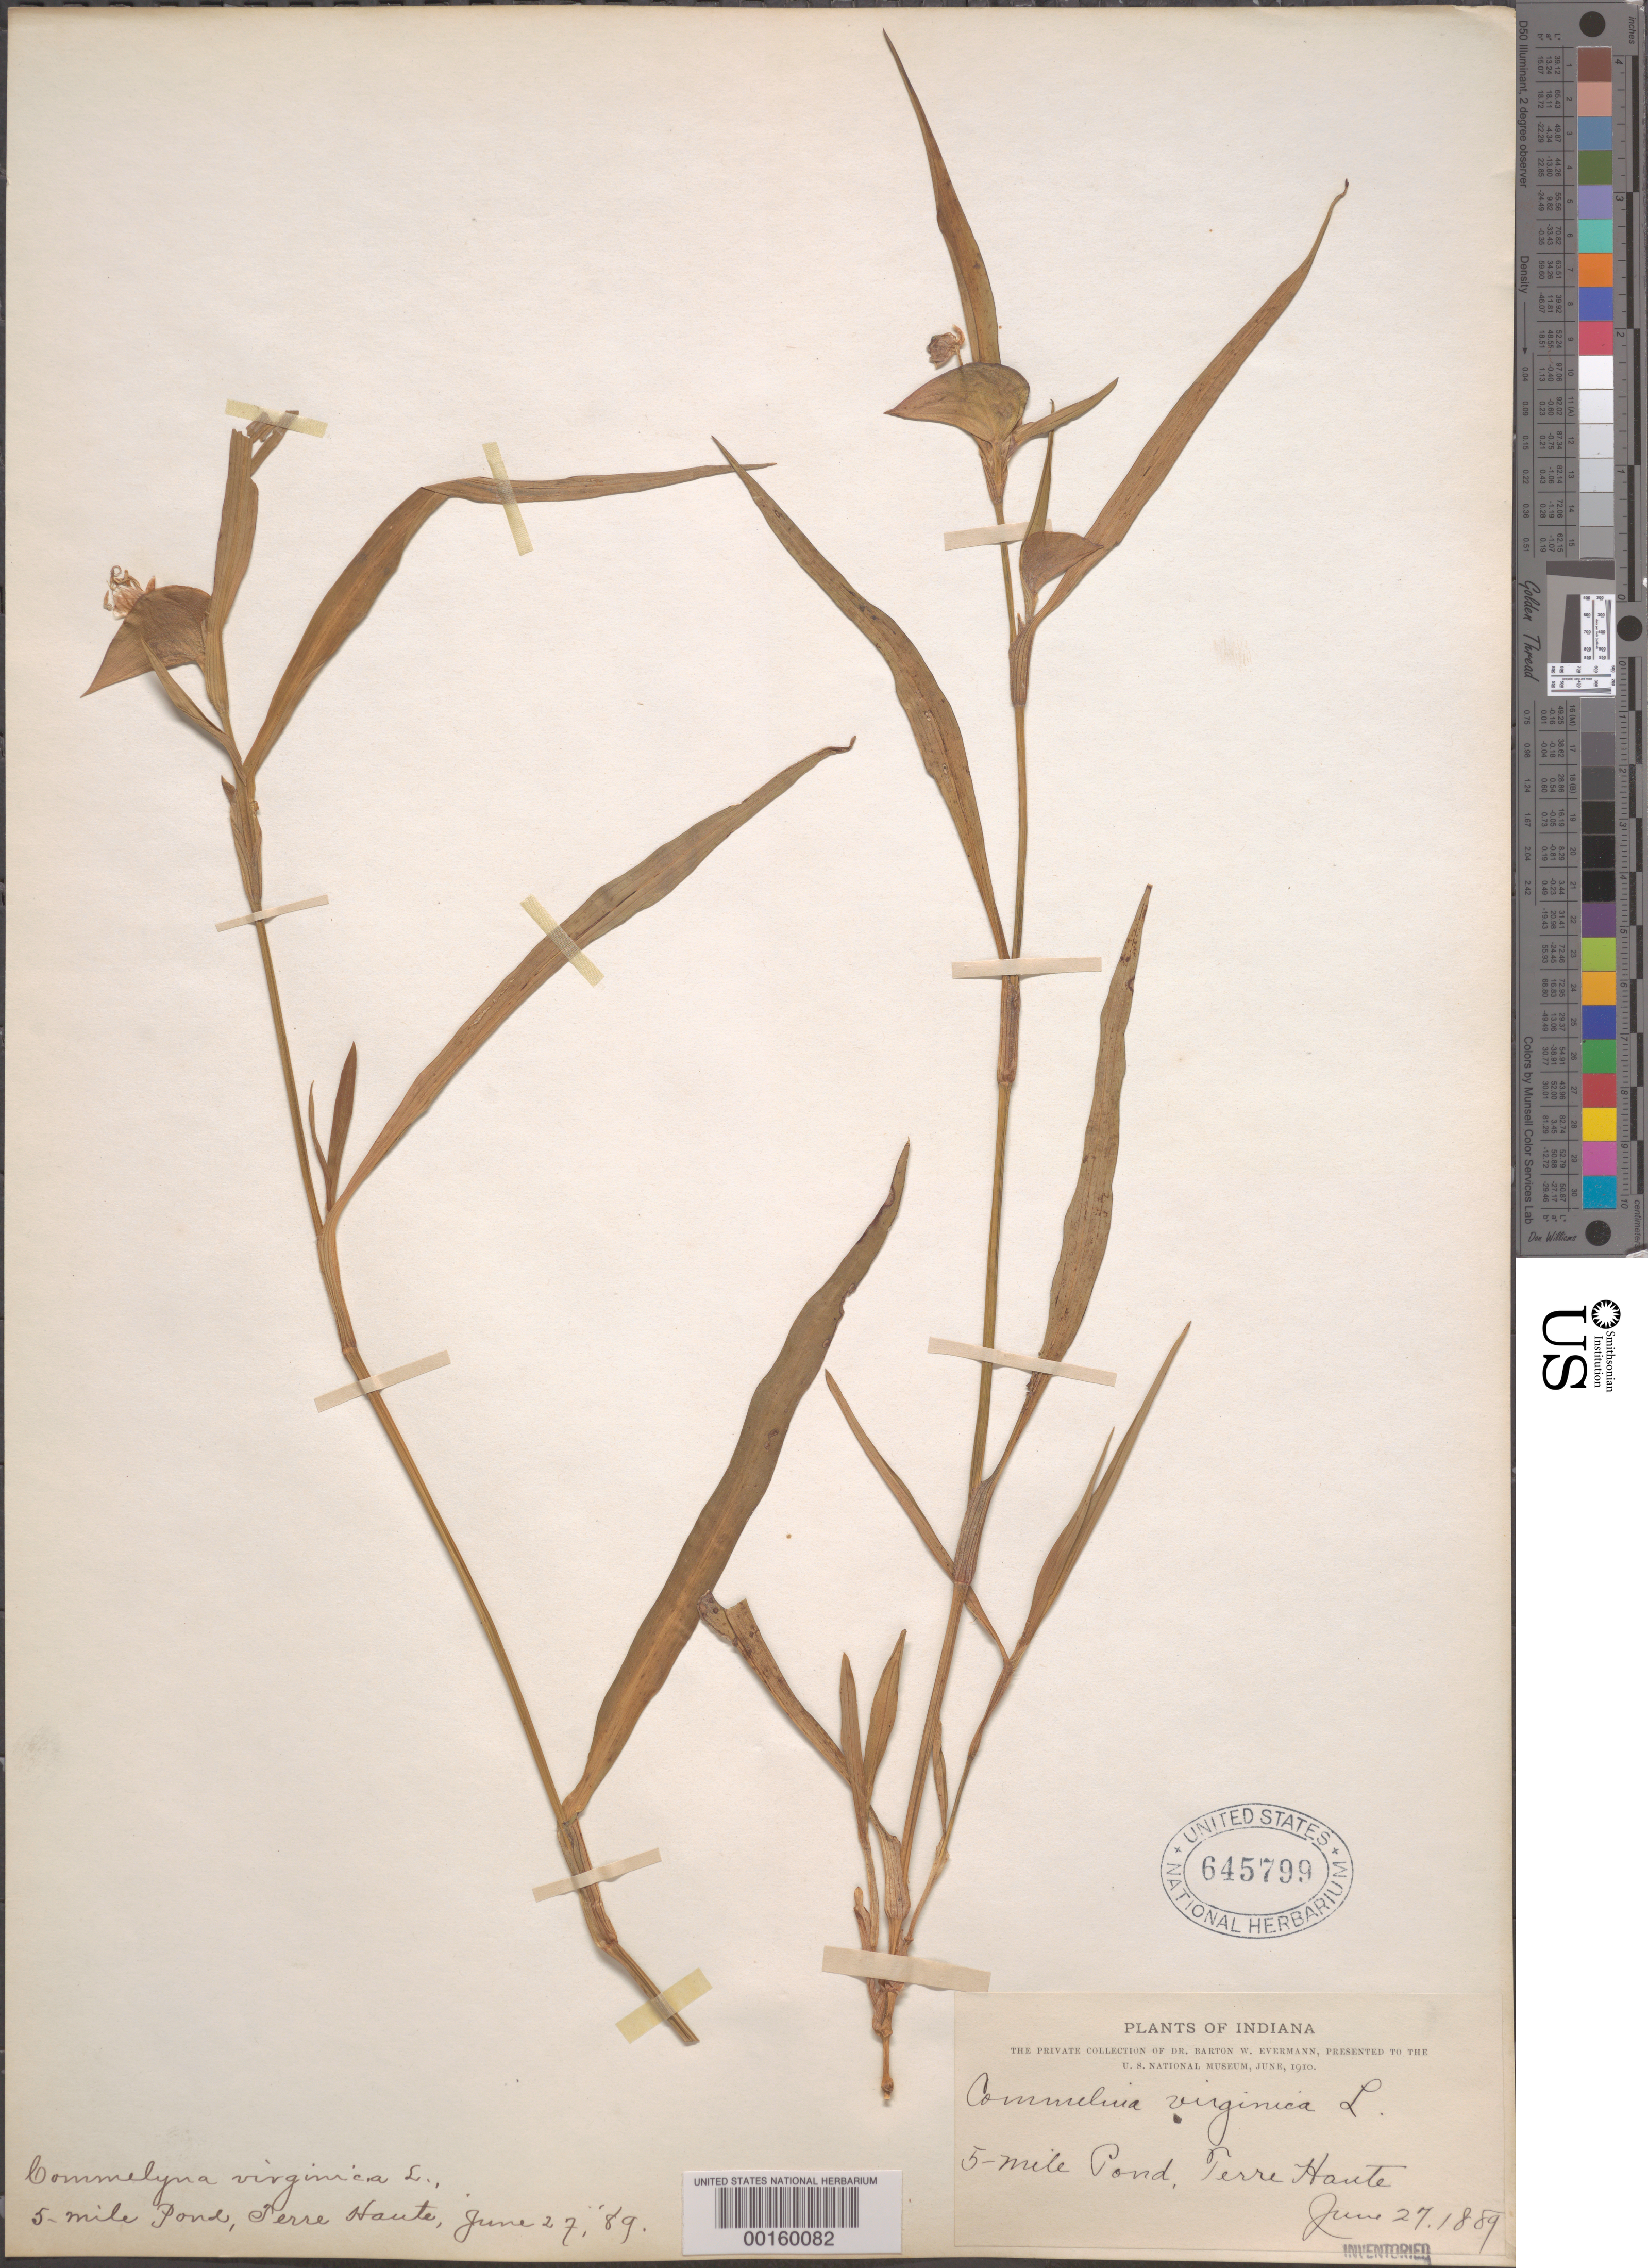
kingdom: Plantae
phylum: Tracheophyta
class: Liliopsida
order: Commelinales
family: Commelinaceae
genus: Commelina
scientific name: Commelina erecta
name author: L.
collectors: B. W. Evermann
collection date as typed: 27 Jun 1889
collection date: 1889-06-27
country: United States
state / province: Indiana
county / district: Vigo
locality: Terre haute, 5-mile pond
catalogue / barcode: US 645799